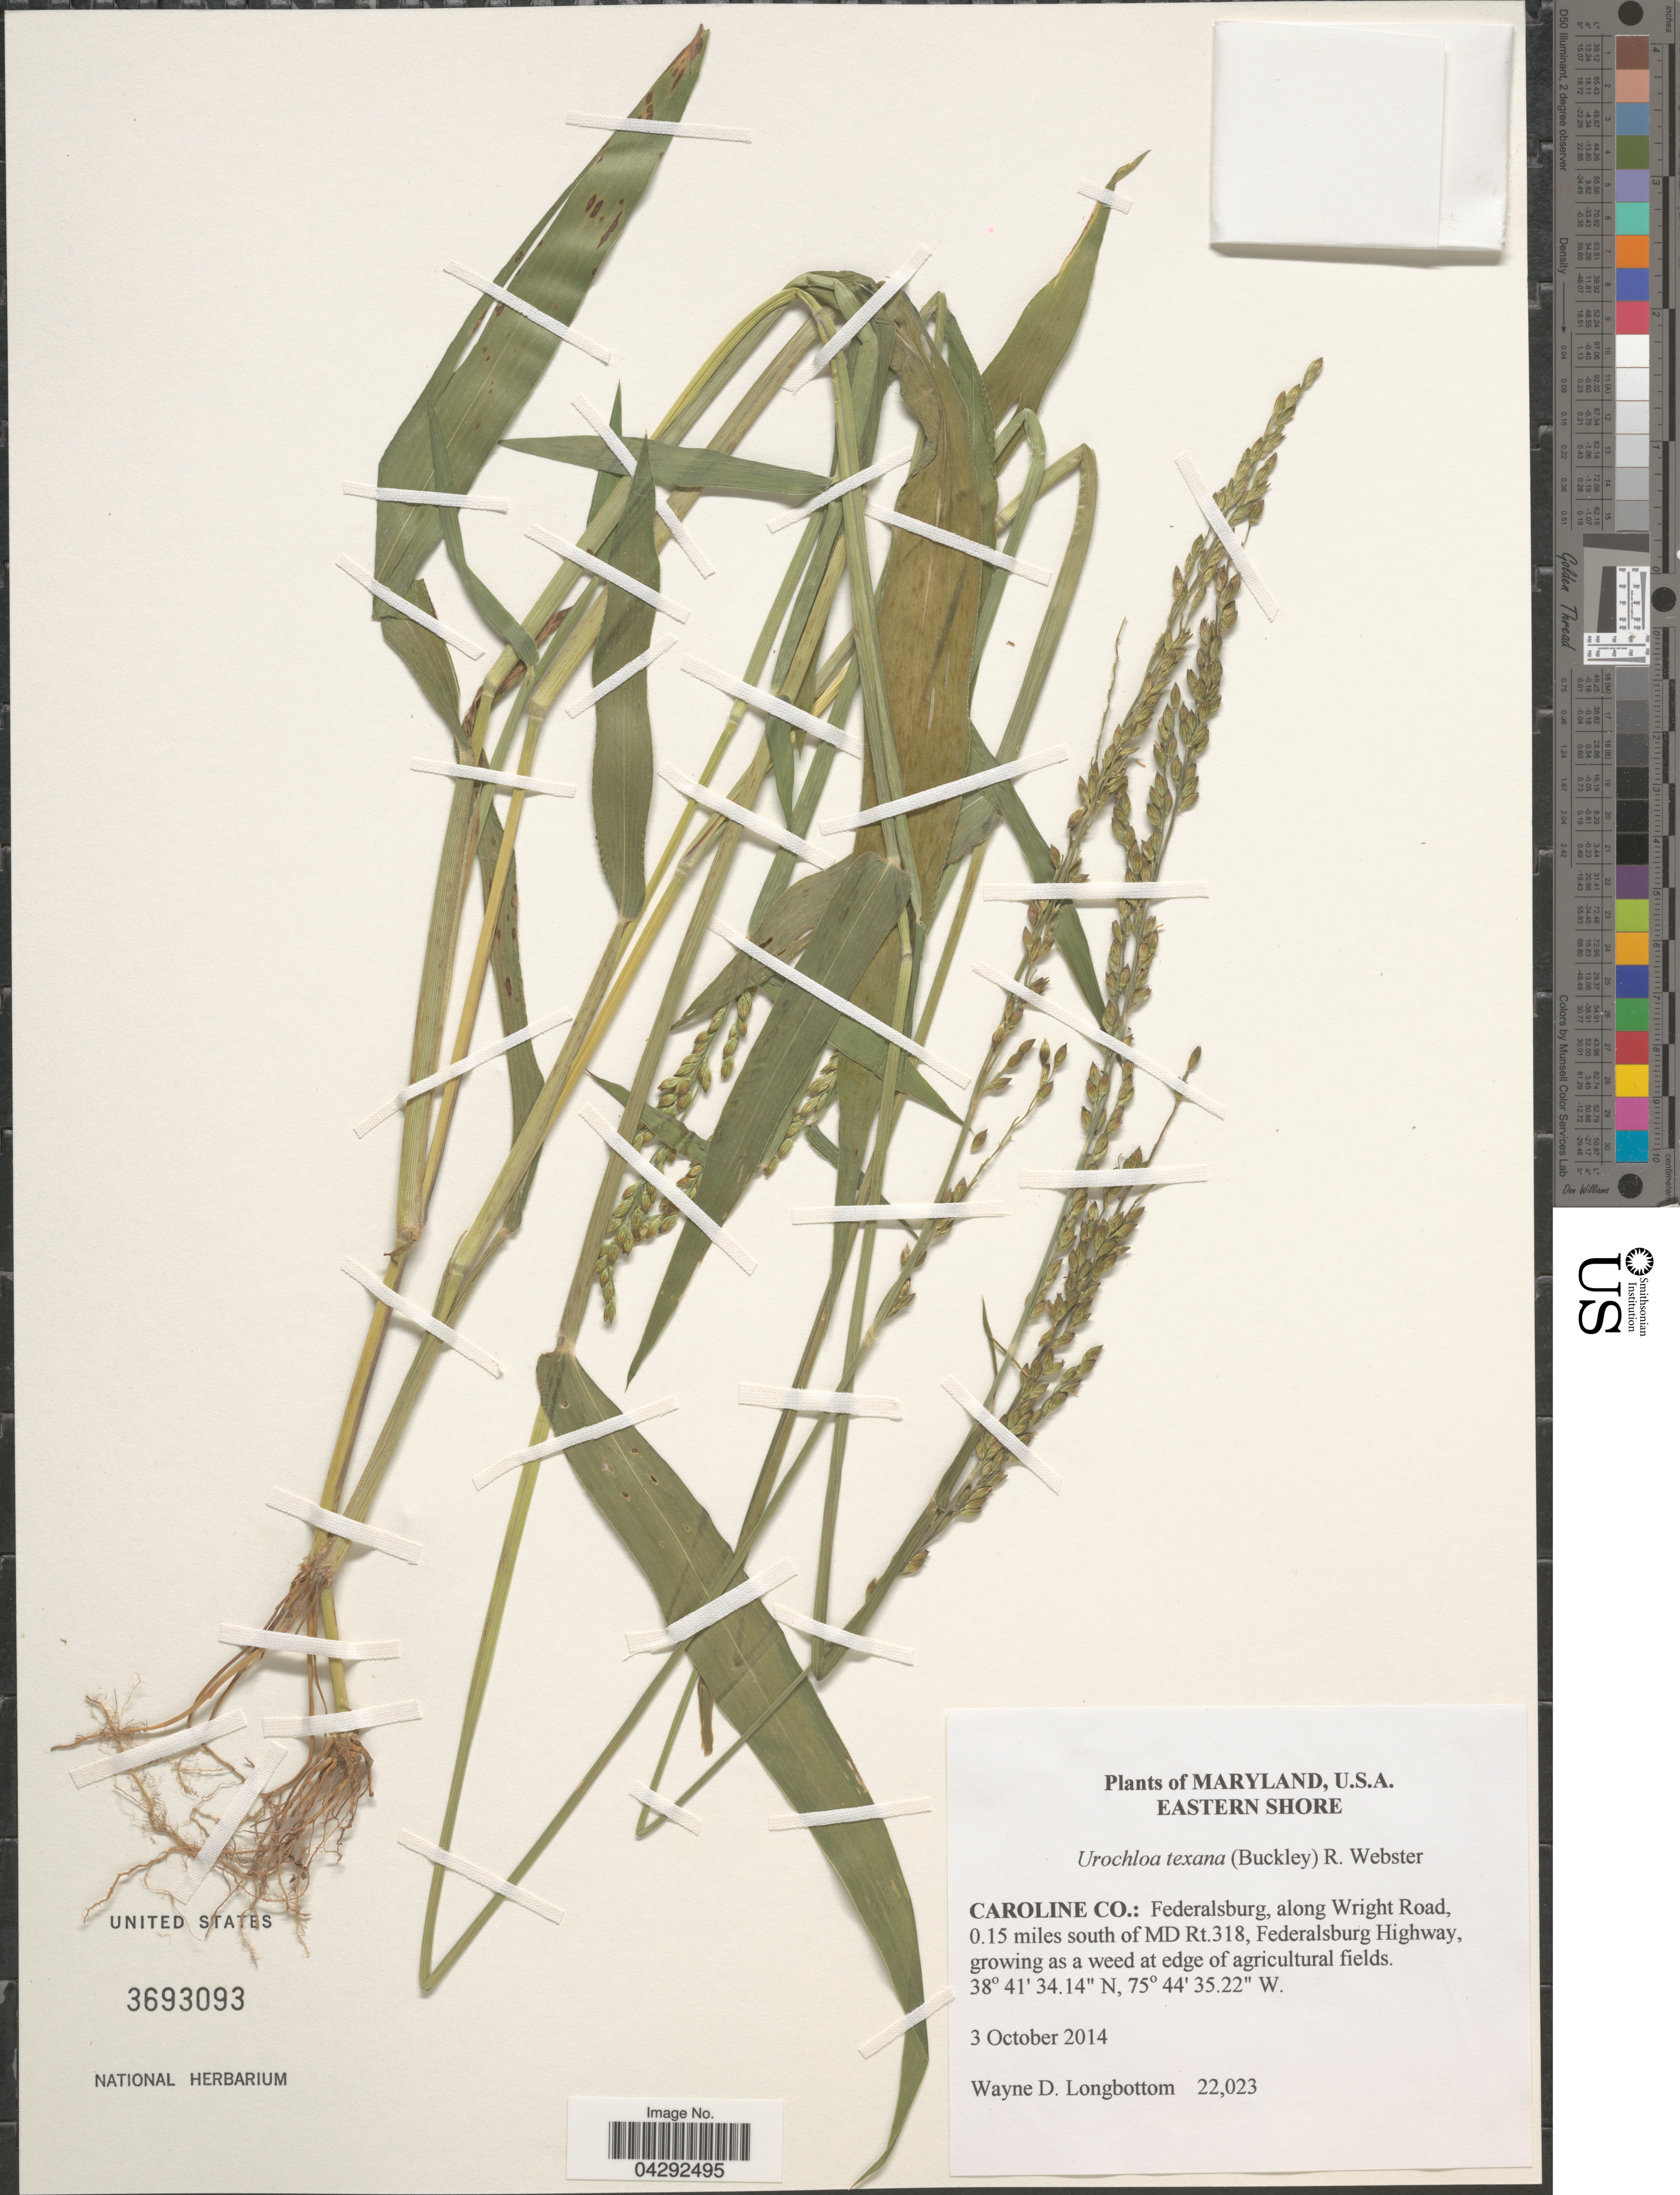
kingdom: Plantae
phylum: Tracheophyta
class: Liliopsida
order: Poales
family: Poaceae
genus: Urochloa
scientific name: Urochloa texana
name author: (Buckley) R.D. Webster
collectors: W. D. Longbottom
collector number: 22,023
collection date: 2014-10-03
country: United States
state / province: Maryland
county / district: Caroline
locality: Eastern Shore. Caroline Co.: Federalsburg, along Wright Road, 0.15 miles south of MD Rt.318, Federalsburg Highway, growing as a weed at edge of agricultural fields.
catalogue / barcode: US 3693093